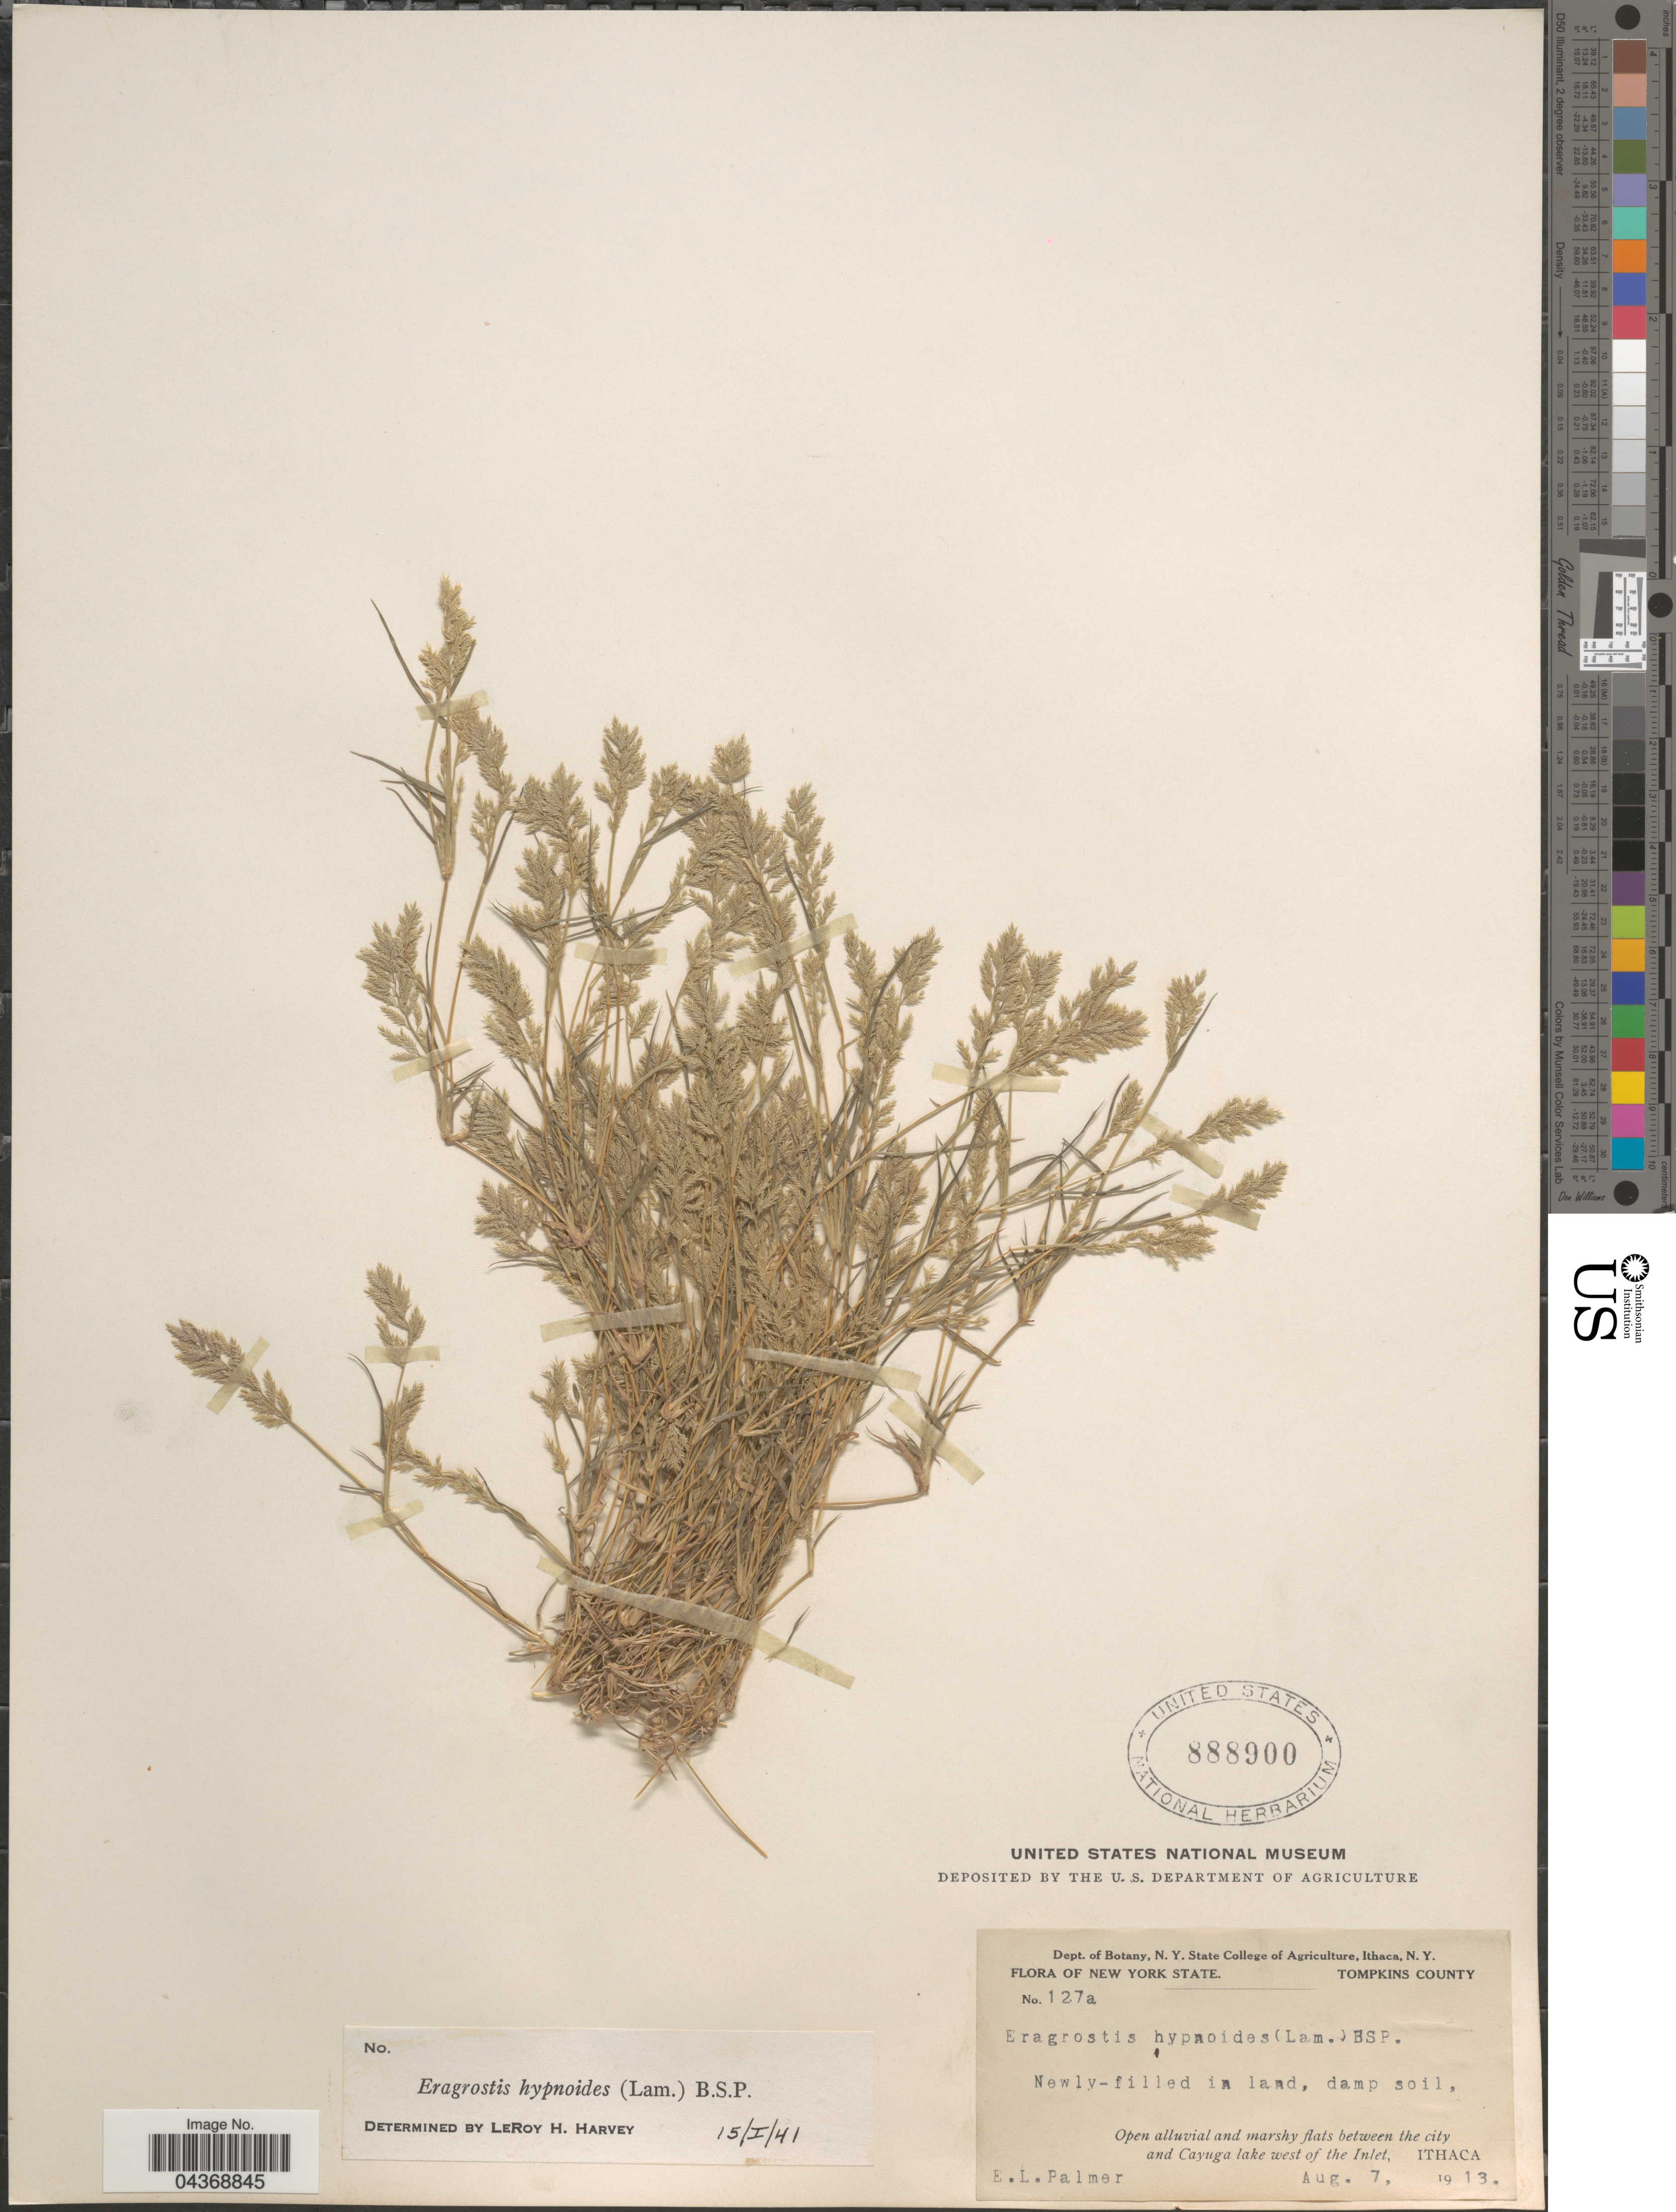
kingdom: Plantae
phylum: Tracheophyta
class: Liliopsida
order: Poales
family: Poaceae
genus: Eragrostis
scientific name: Eragrostis hypnoides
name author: (Lam.) Britton, Stearns & Poggenb.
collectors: E. L. Palmer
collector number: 127a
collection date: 1913-08-07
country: United States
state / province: New York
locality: Tompkins County. Between the city and Cayuga Lake west of the Inlet, Ithaca.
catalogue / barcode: US 888900